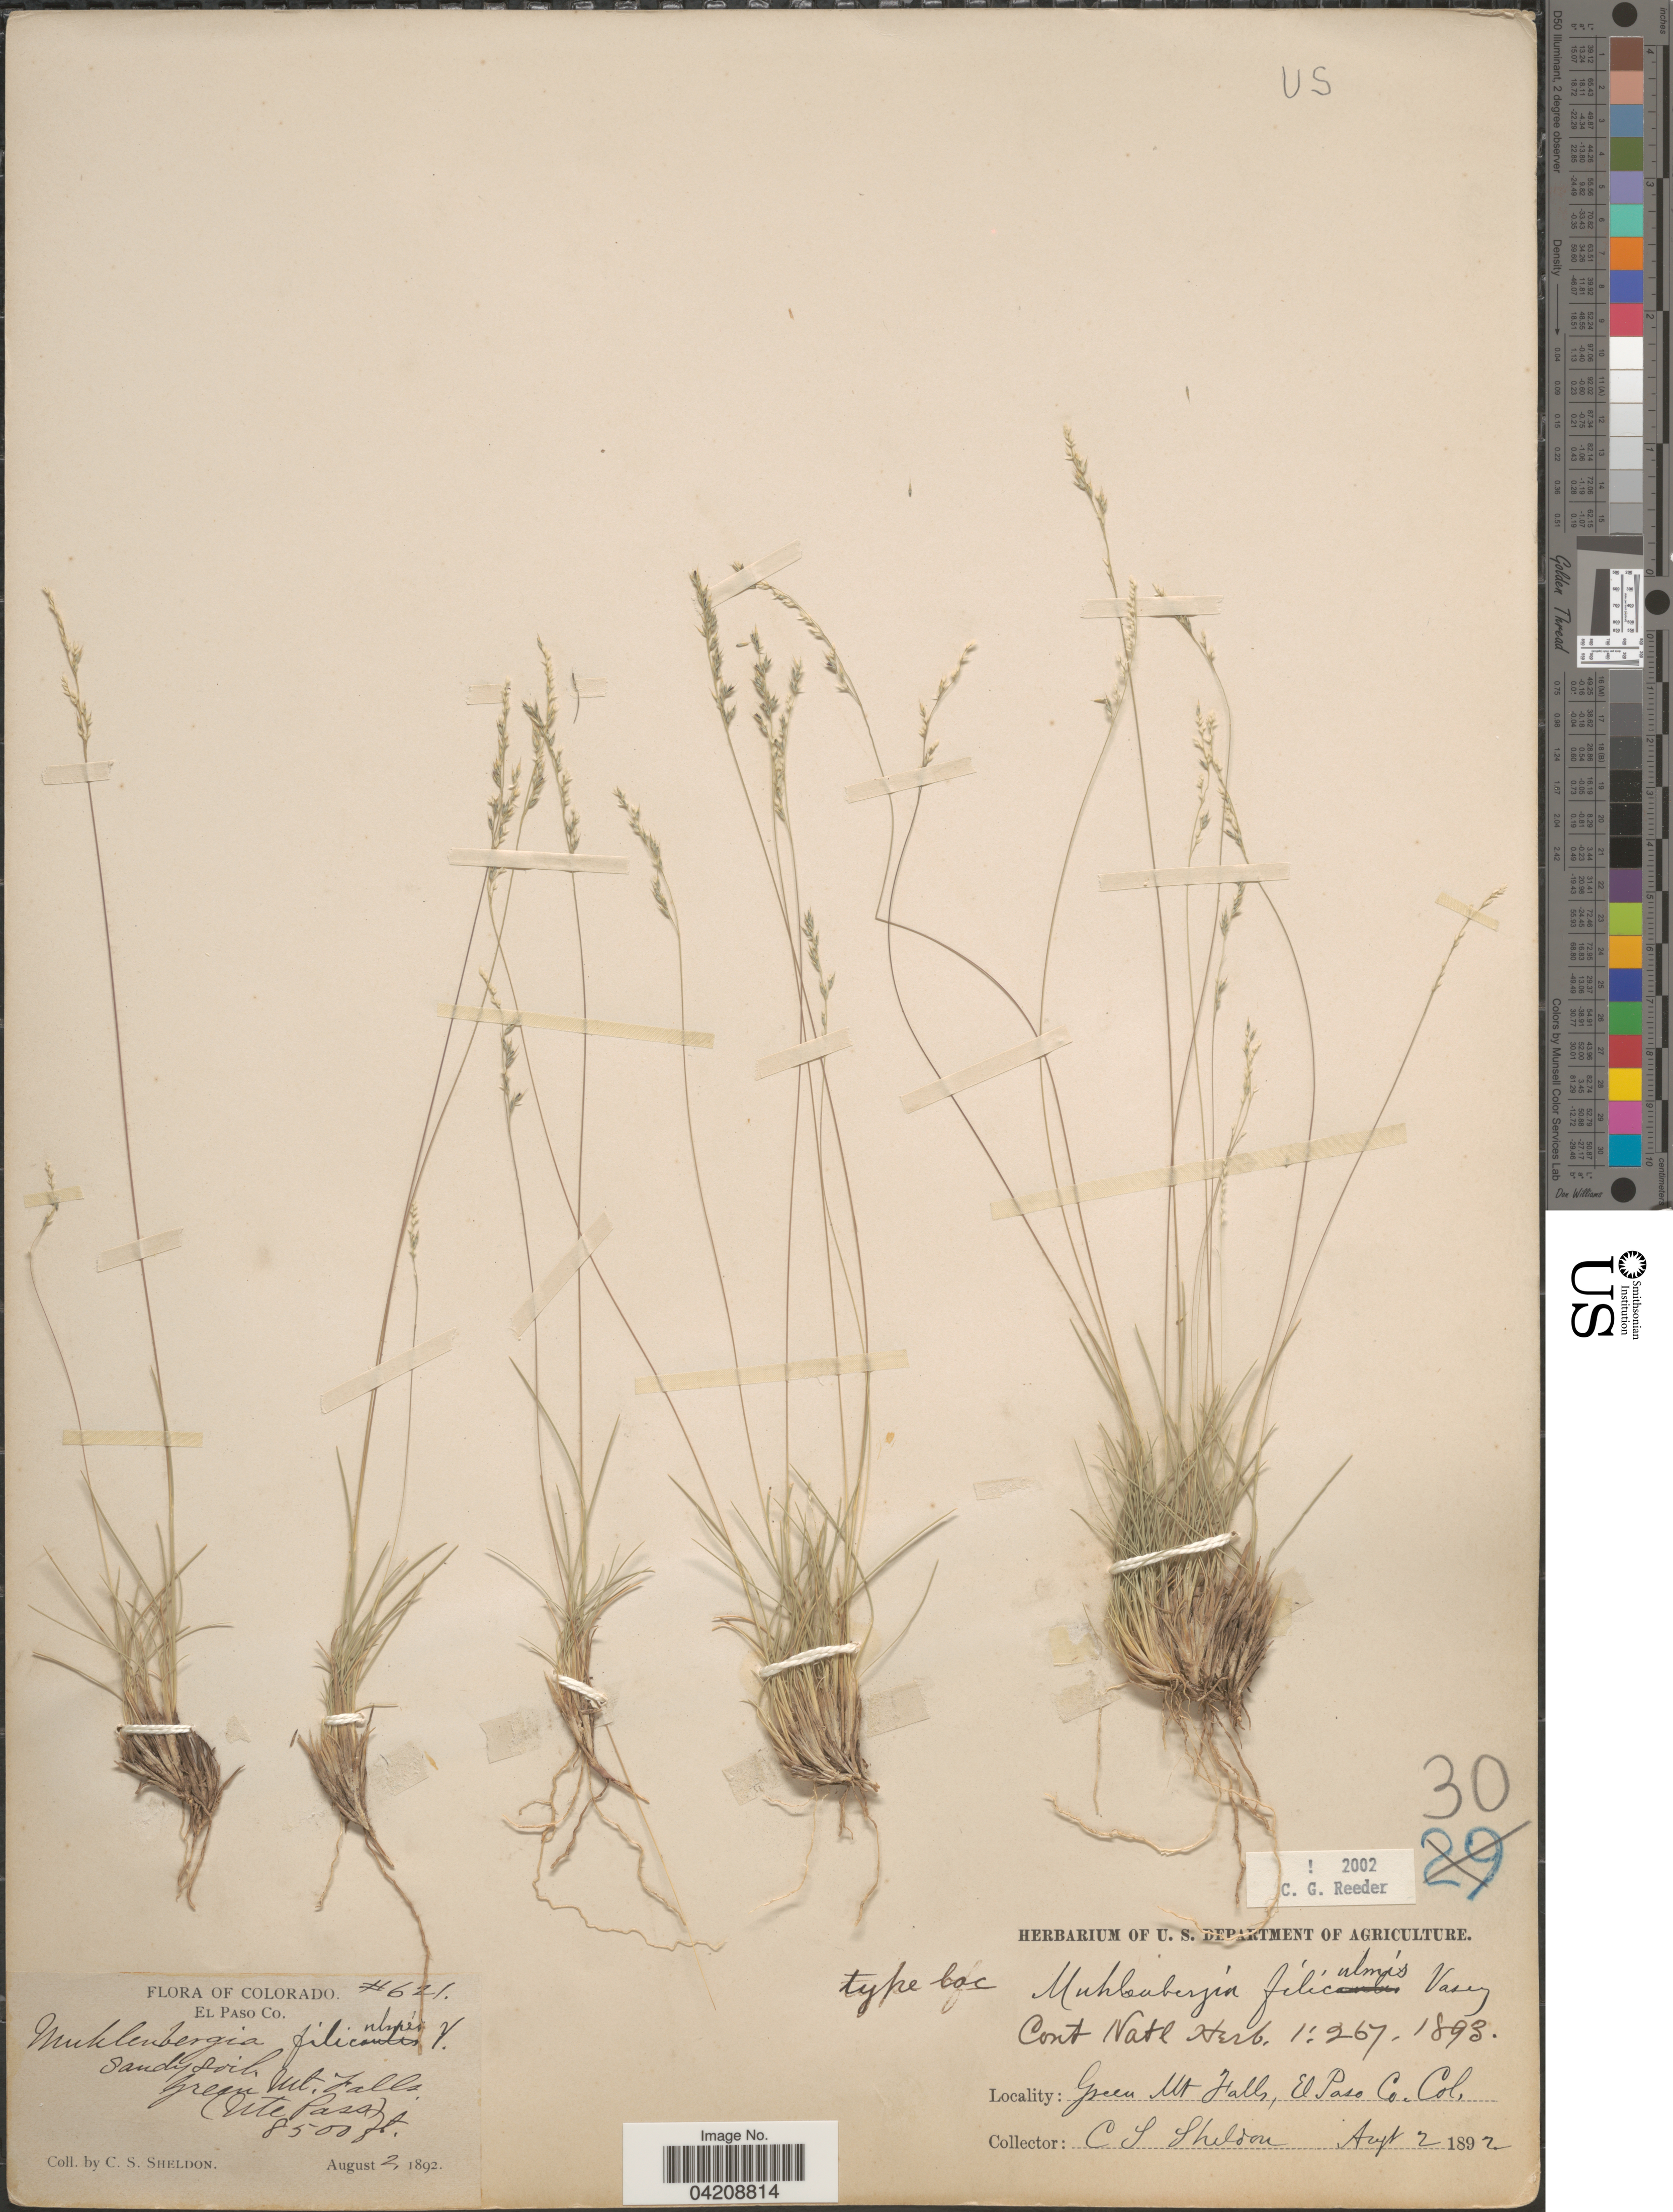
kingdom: Plantae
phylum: Tracheophyta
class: Liliopsida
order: Poales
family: Poaceae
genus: Muhlenbergia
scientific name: Muhlenbergia filiculmis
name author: Vasey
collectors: C. S. Sheldon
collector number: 621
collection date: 1892-08-02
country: United States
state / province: Colorado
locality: Green Mt Falls, El Paso Co. (Ute Pass).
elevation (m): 2591